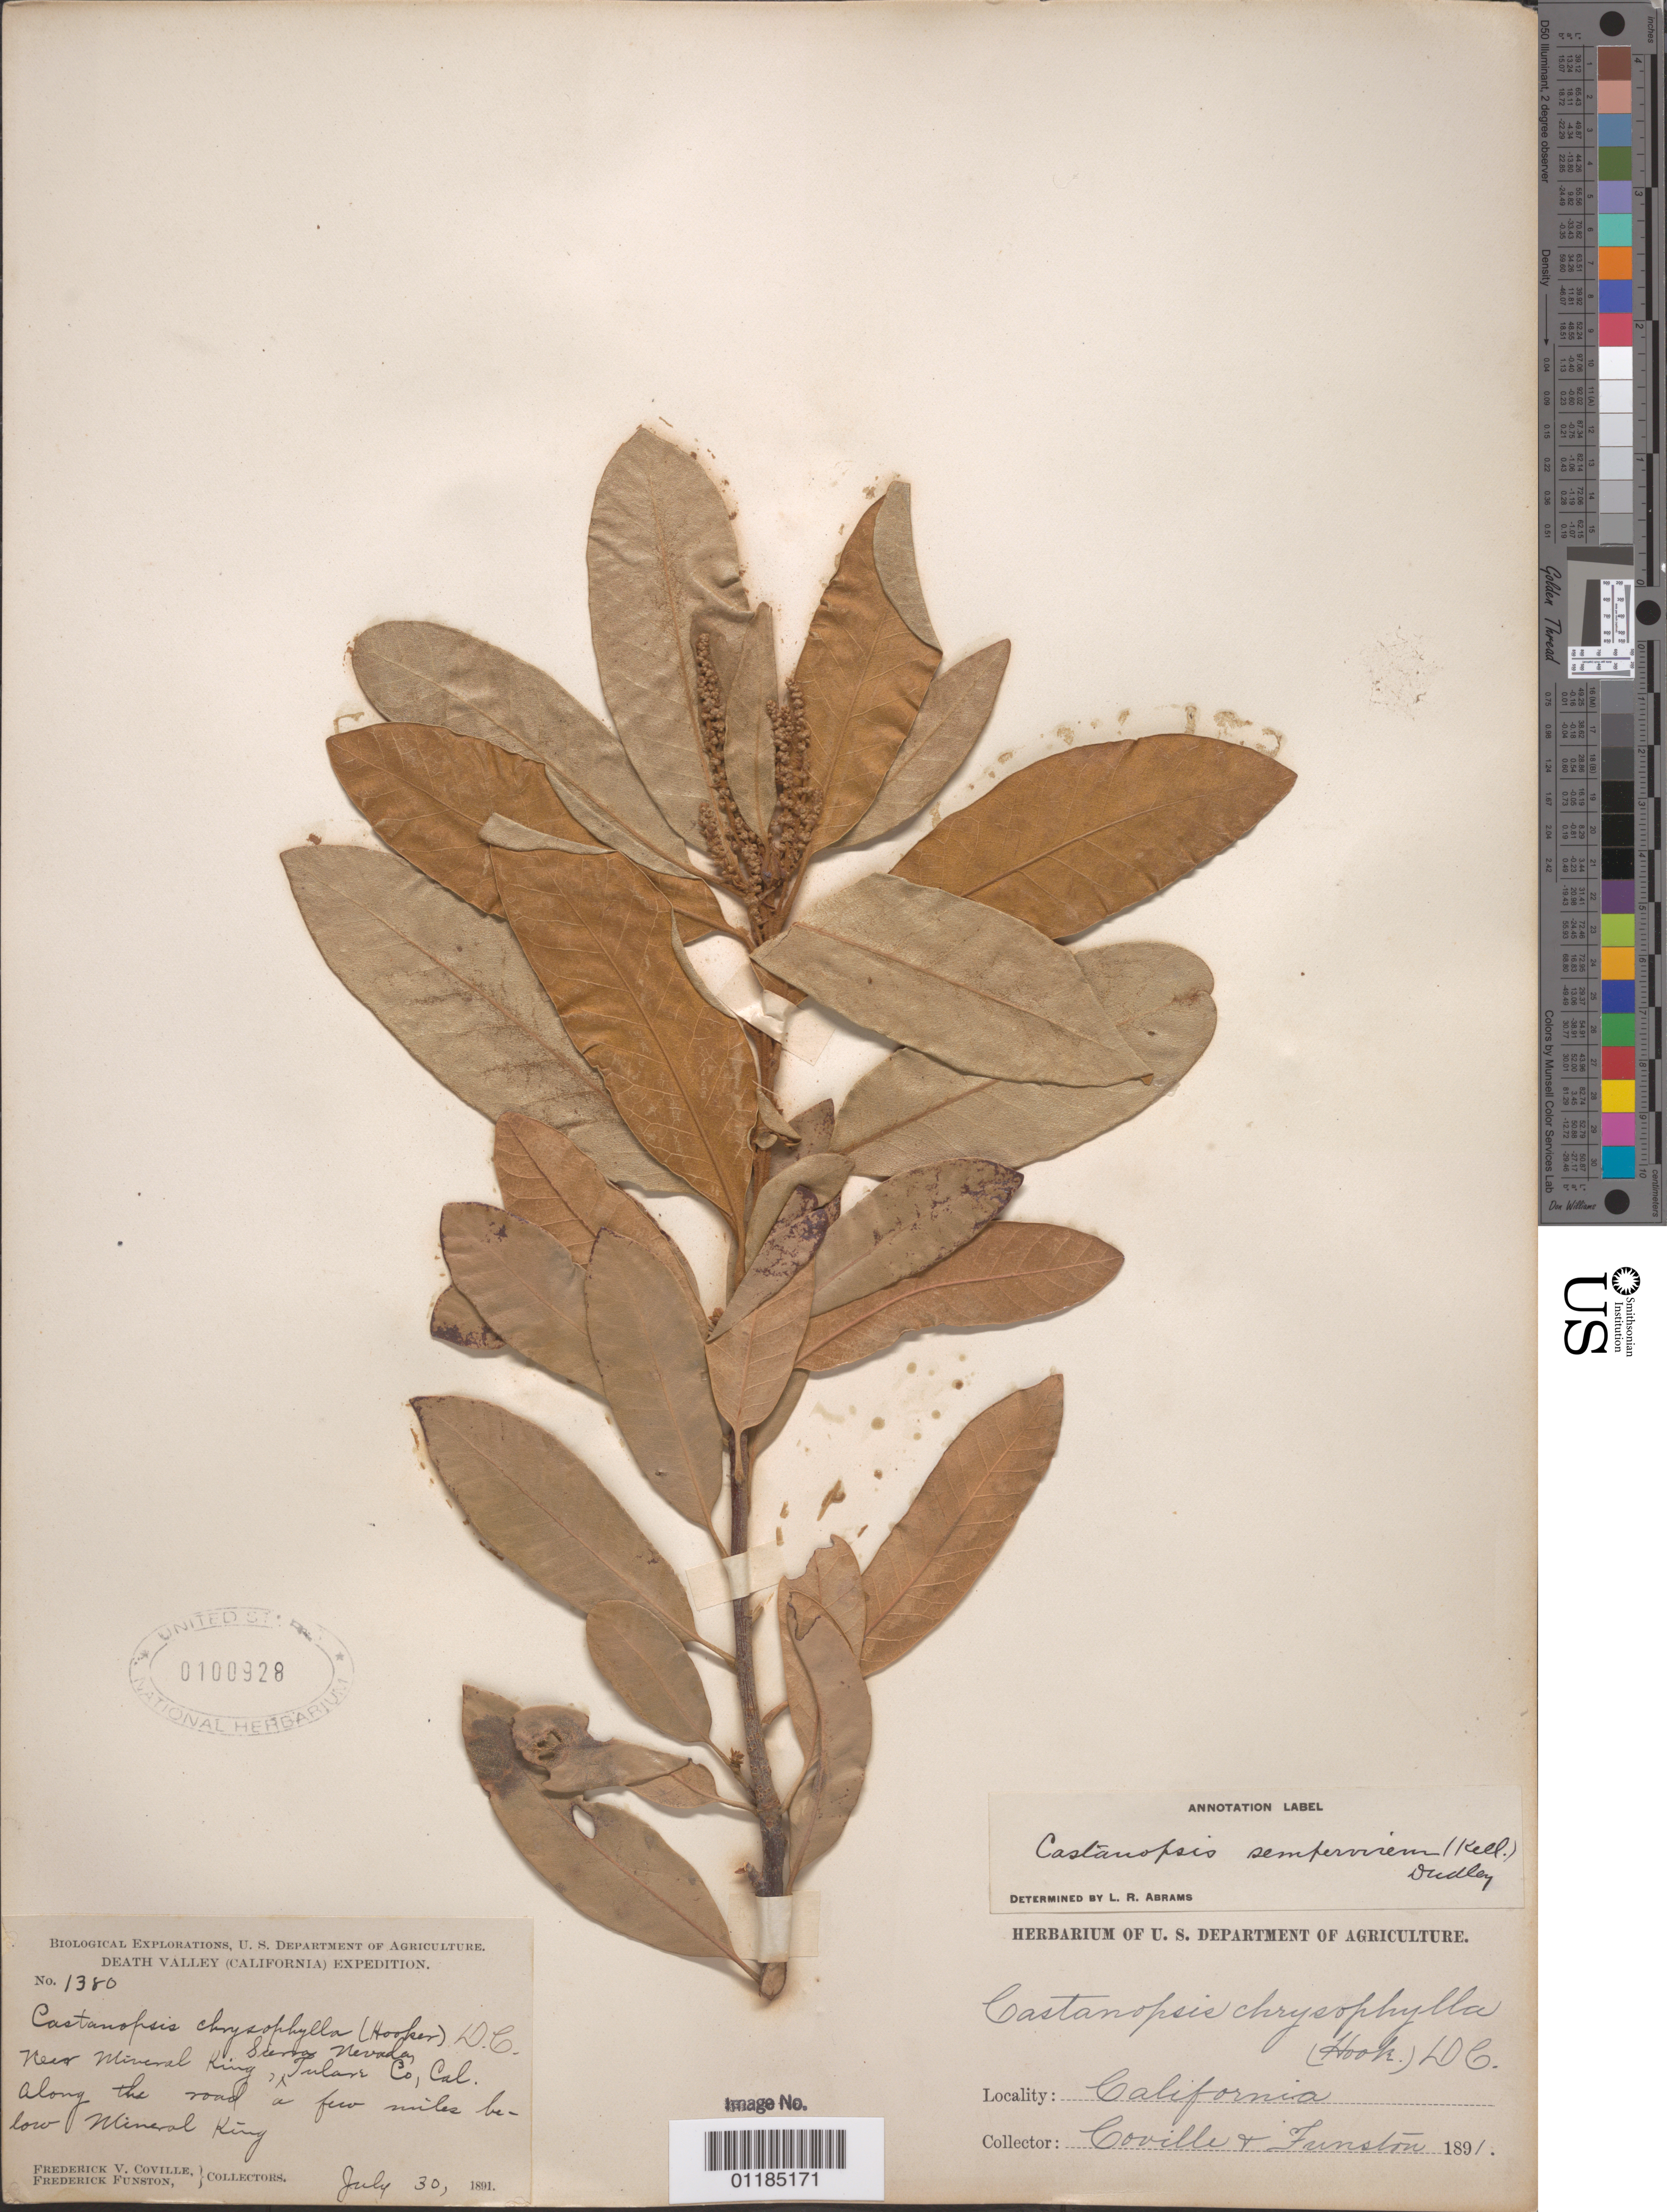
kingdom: Plantae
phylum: Tracheophyta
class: Magnoliopsida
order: Fagales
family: Fagaceae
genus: Chrysolepis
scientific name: Chrysolepis sempervirens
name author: (Kellogg) Hjelmq.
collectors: F. V. Coville & F. Funston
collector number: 1380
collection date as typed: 30 Jul 1891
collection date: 1891-07-30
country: United States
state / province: California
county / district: Tulare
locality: Near Mineral King, Sierra Nevada. Along the road a few miles below Mineral King.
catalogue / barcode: US 100928